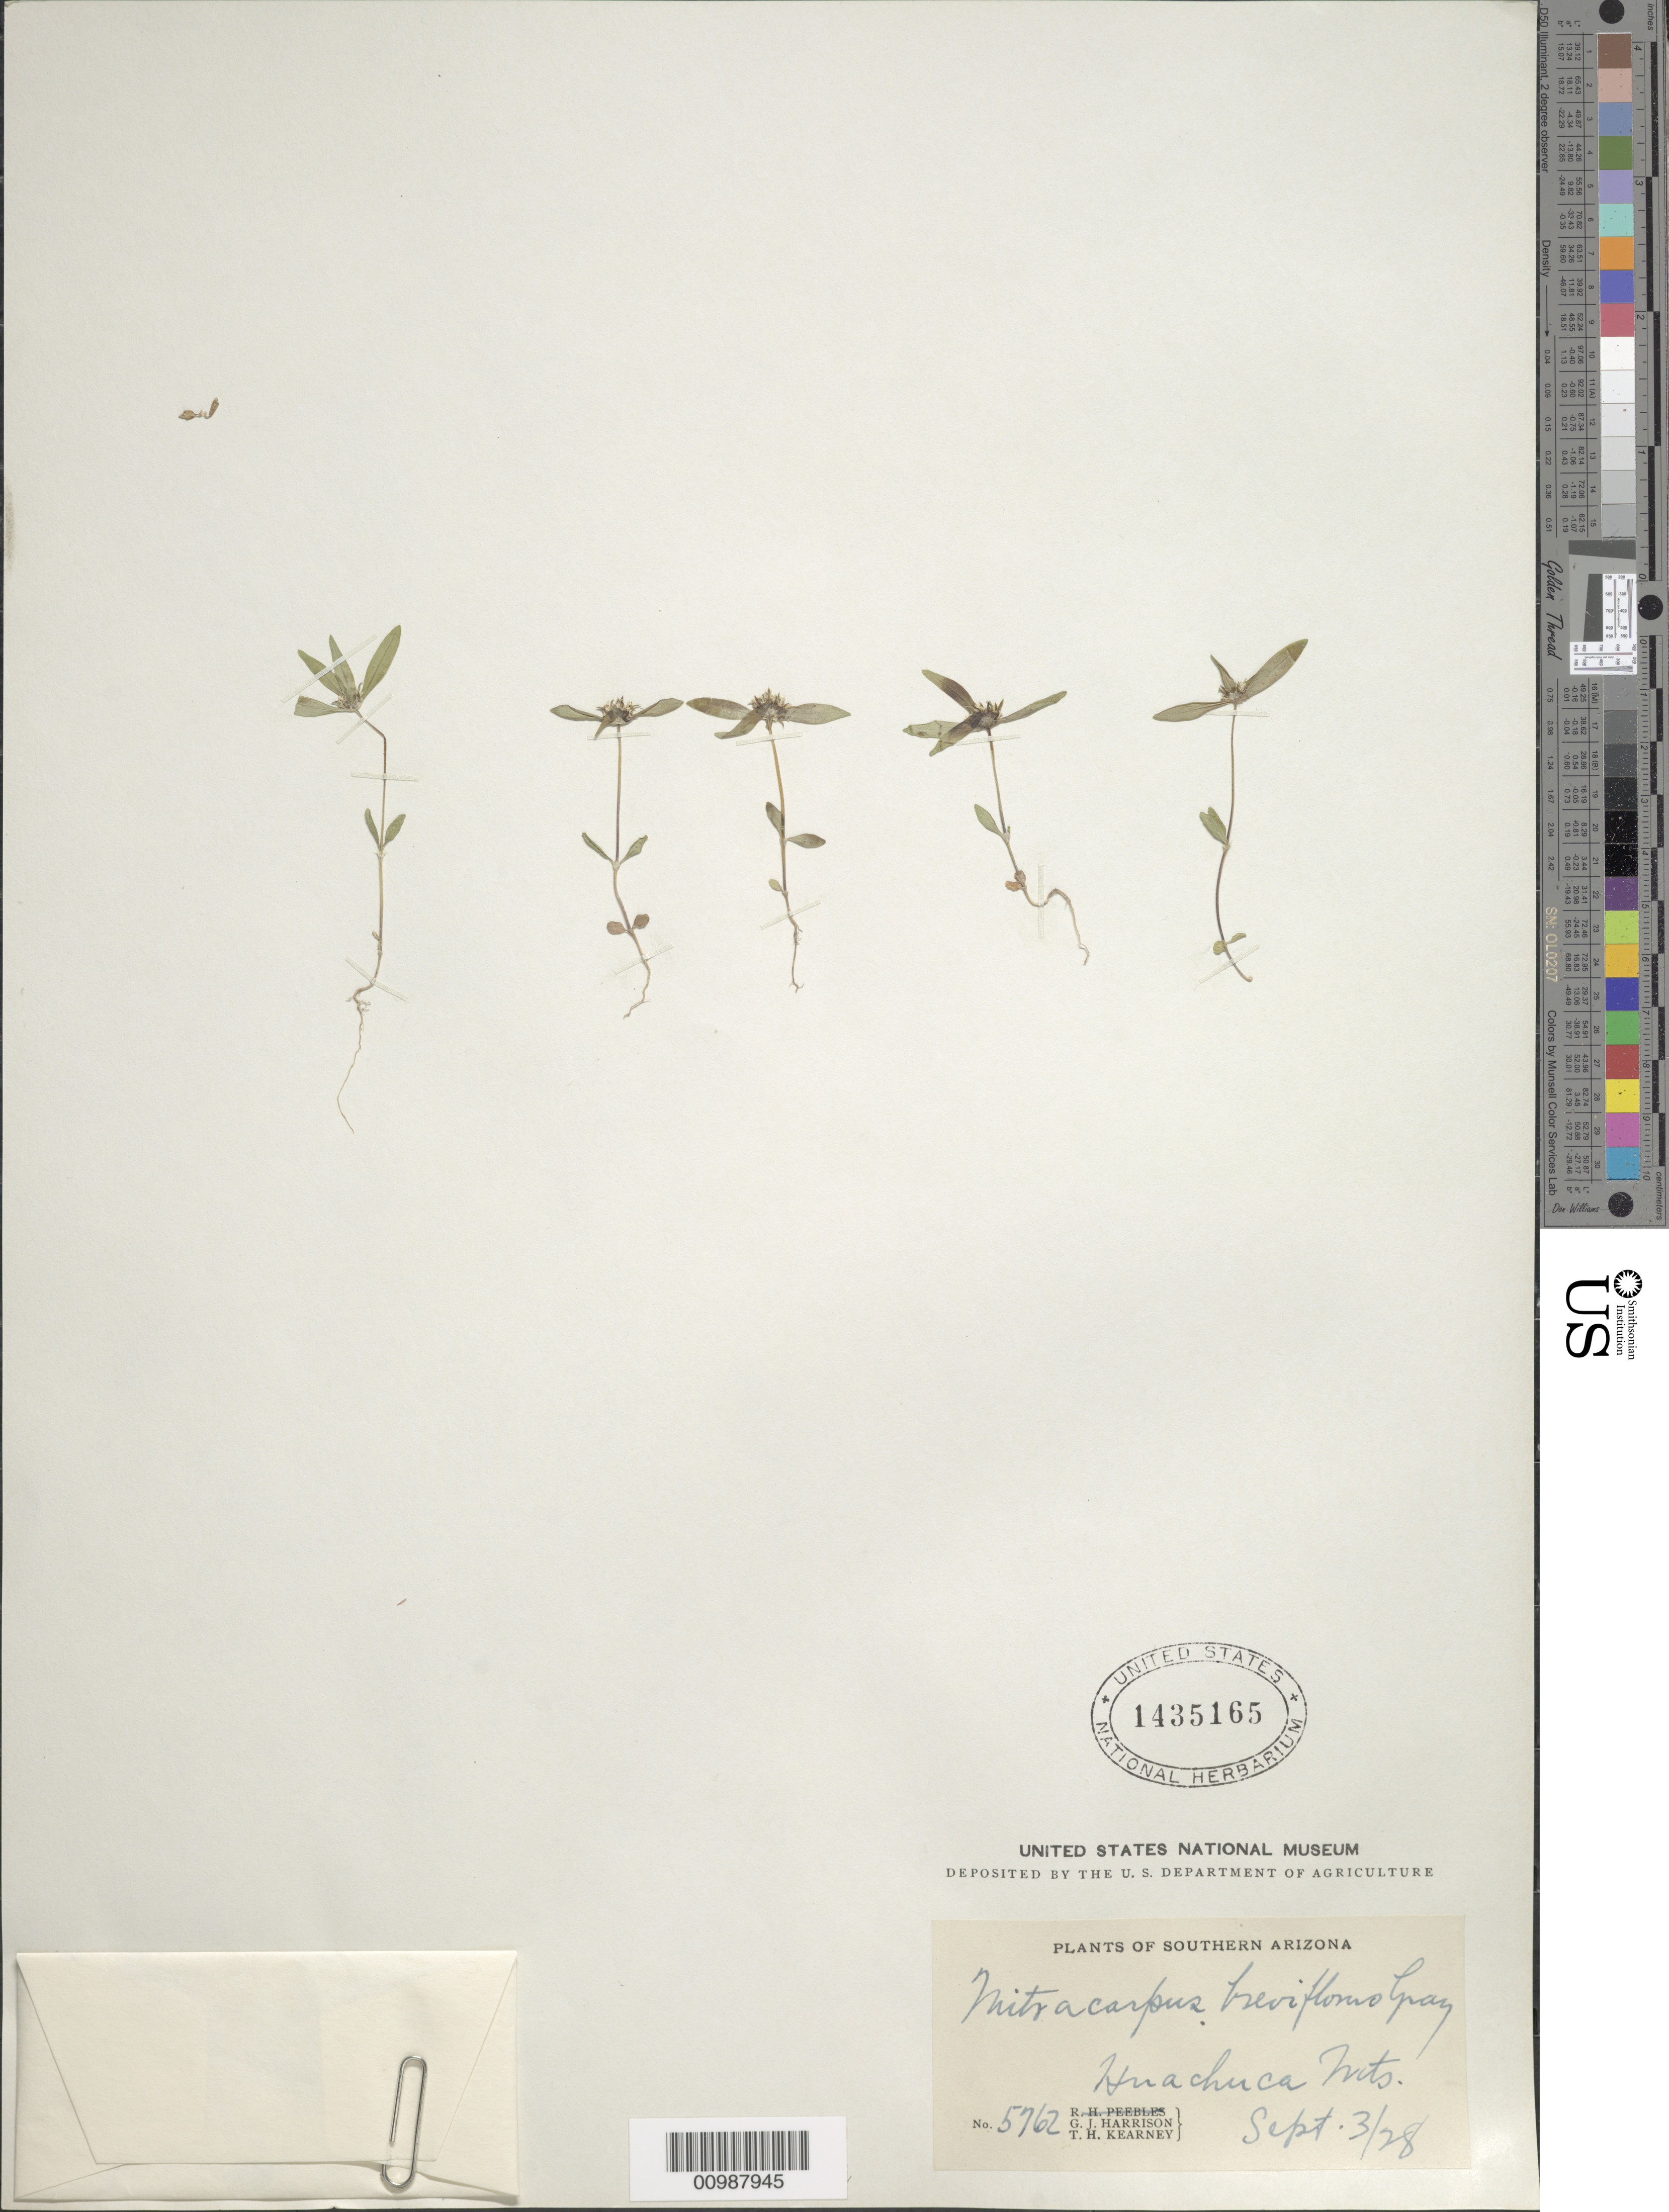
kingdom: Plantae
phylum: Tracheophyta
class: Magnoliopsida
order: Gentianales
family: Rubiaceae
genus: Mitracarpus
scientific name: Mitracarpus breviflorus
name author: A. Gray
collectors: G. J. Harrison & T. H. Kearney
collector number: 5762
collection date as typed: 03 Sep 1828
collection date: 1828-09-03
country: United States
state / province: Arizona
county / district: Cochise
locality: Huachuca Mountains.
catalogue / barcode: US 1435165